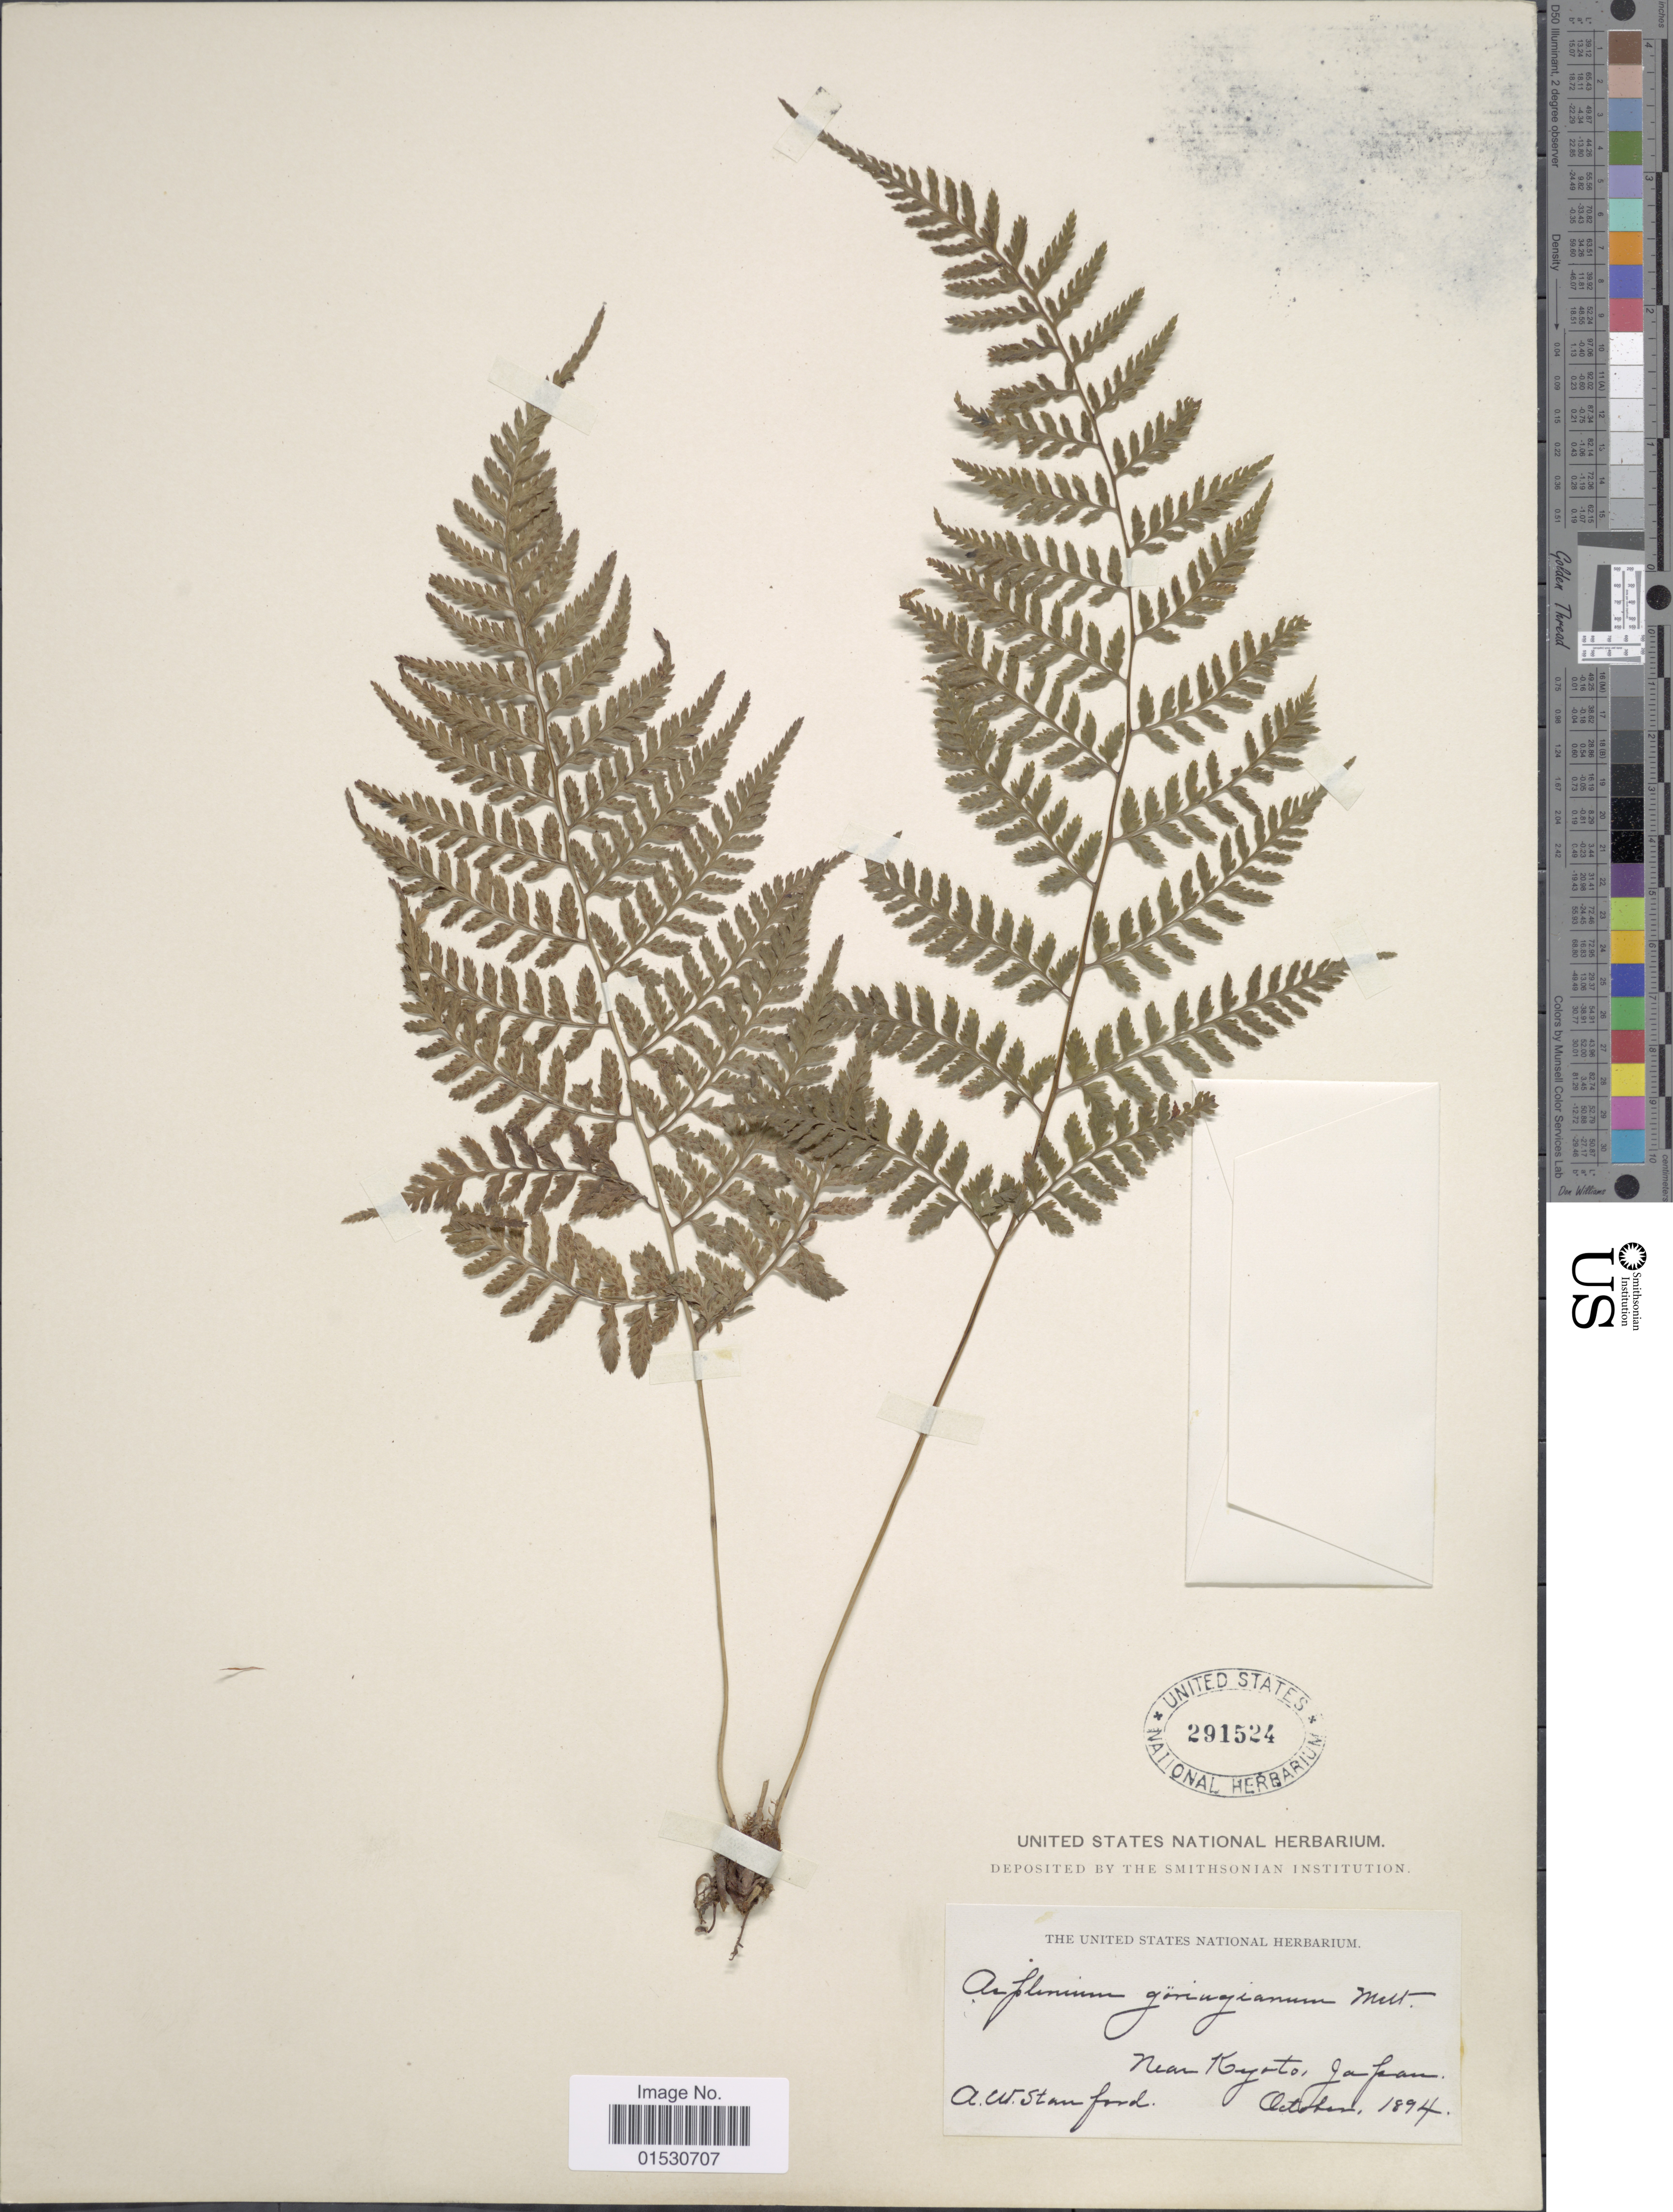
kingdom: Plantae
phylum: Tracheophyta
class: Polypodiopsida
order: Polypodiales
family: Athyriaceae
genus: Athyrium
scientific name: Athyrium iseanum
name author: Rosenst.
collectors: A. Stanford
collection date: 1894-10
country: Japan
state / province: Kyoto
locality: Near Kyoto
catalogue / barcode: US 291524